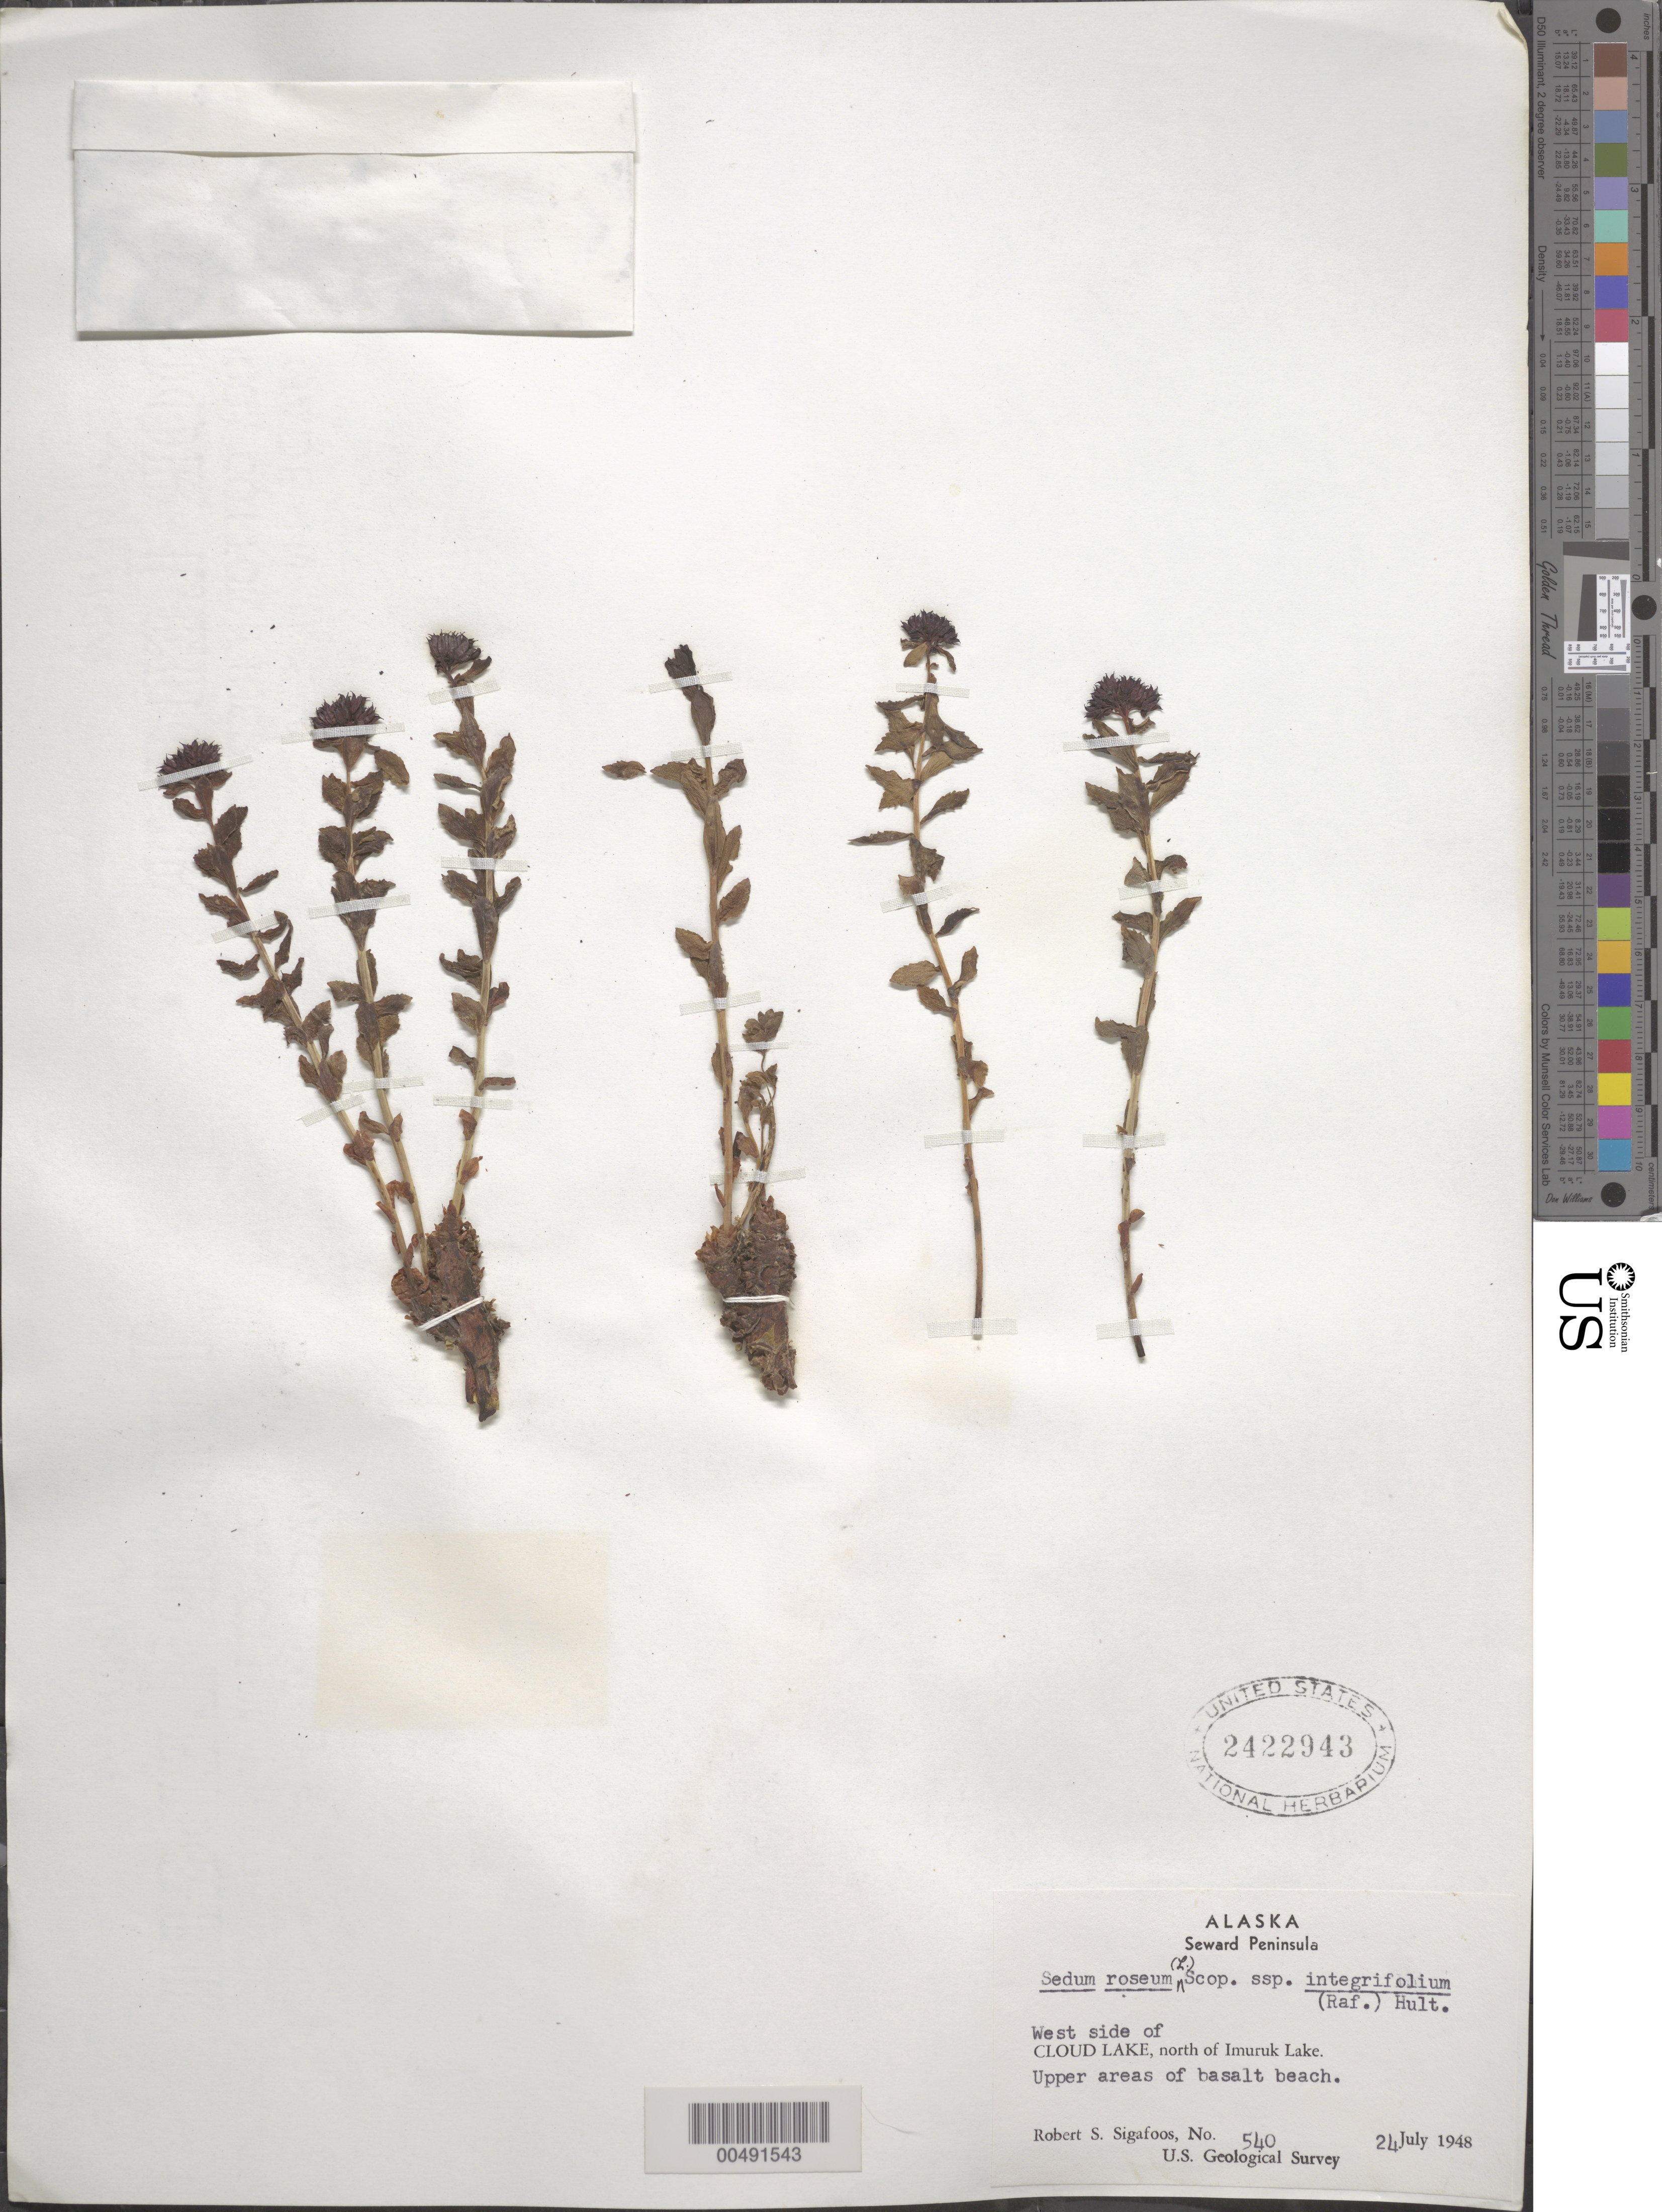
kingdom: Plantae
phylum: Tracheophyta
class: Magnoliopsida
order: Saxifragales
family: Crassulaceae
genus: Rhodiola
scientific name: Rhodiola integrifolia subsp. integrifolia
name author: Raf.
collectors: R. Sigafoos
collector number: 540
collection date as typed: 24 Jul 1948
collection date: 1948-07-24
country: United States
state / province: Alaska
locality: Seward Peninsula, west side of Cloud Lake, north of Imuruk Lake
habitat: upper areas of basalt beach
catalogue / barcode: US 2422943